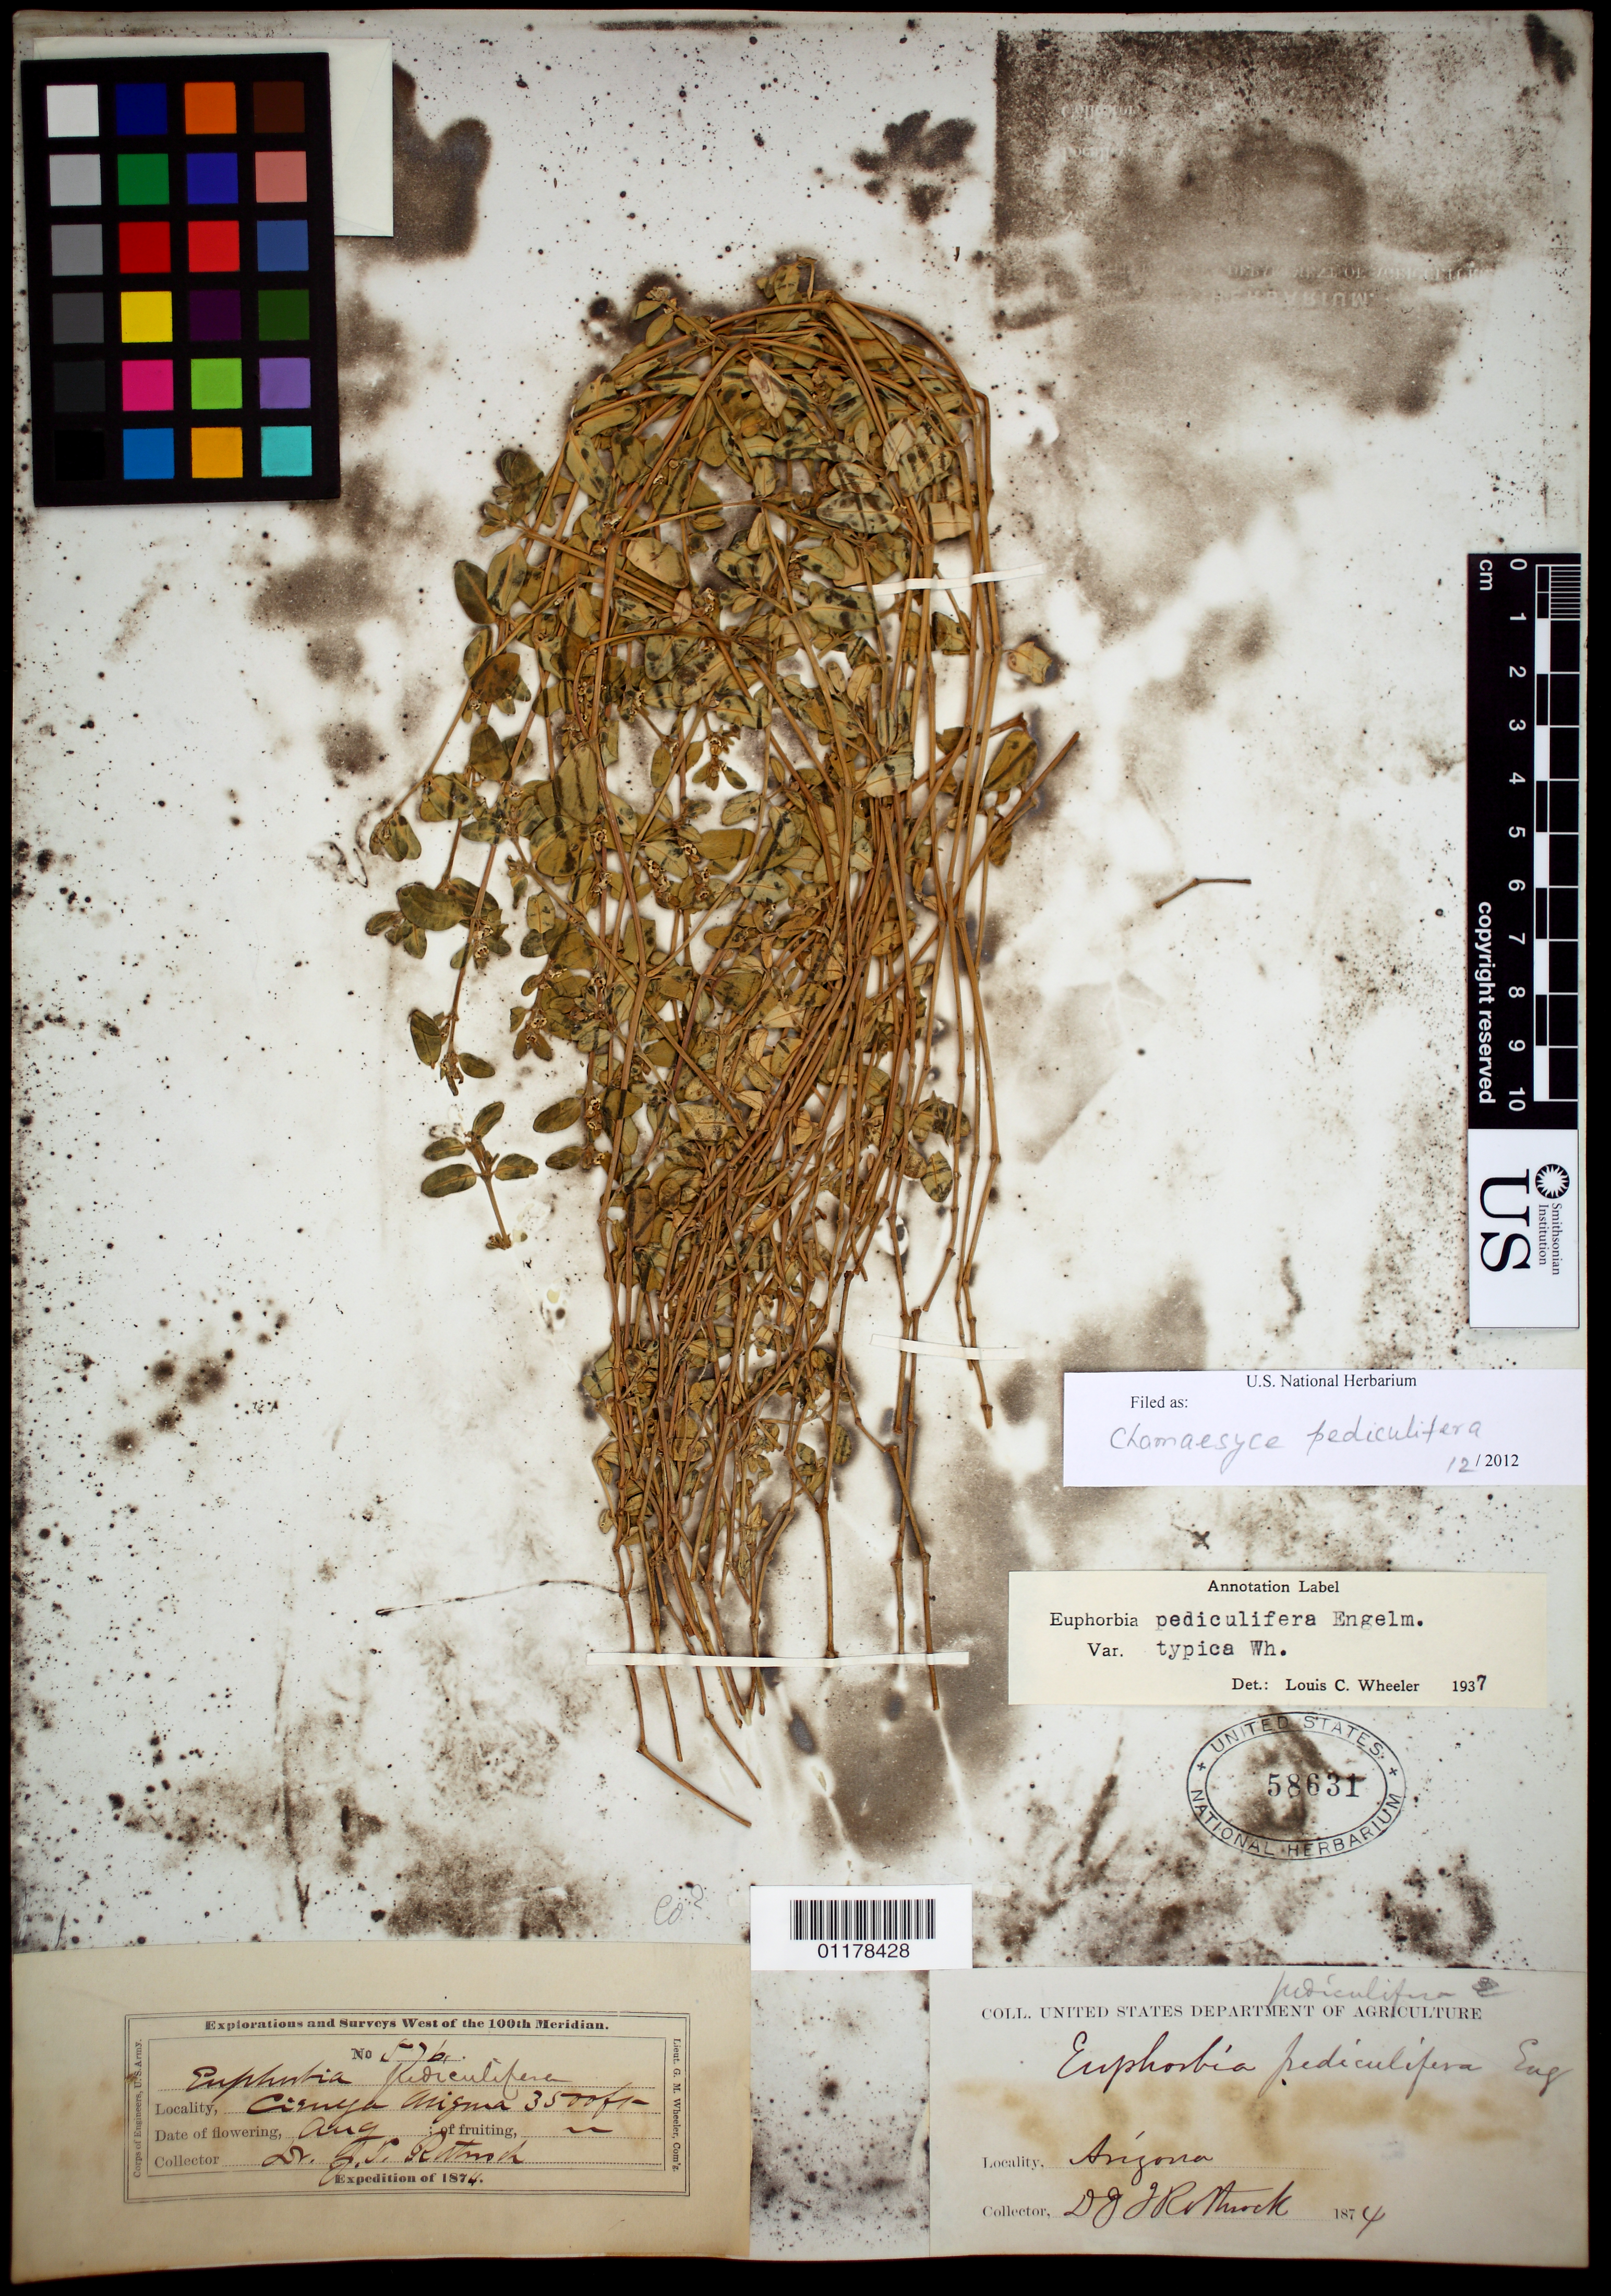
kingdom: Plantae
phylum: Tracheophyta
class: Magnoliopsida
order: Malpighiales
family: Euphorbiaceae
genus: Euphorbia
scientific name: Euphorbia pediculifera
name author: Engelm.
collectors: J. T. Rothrock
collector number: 576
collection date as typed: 1874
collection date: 1874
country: United States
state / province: Arizona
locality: Cienega.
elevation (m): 1067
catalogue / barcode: US 58631